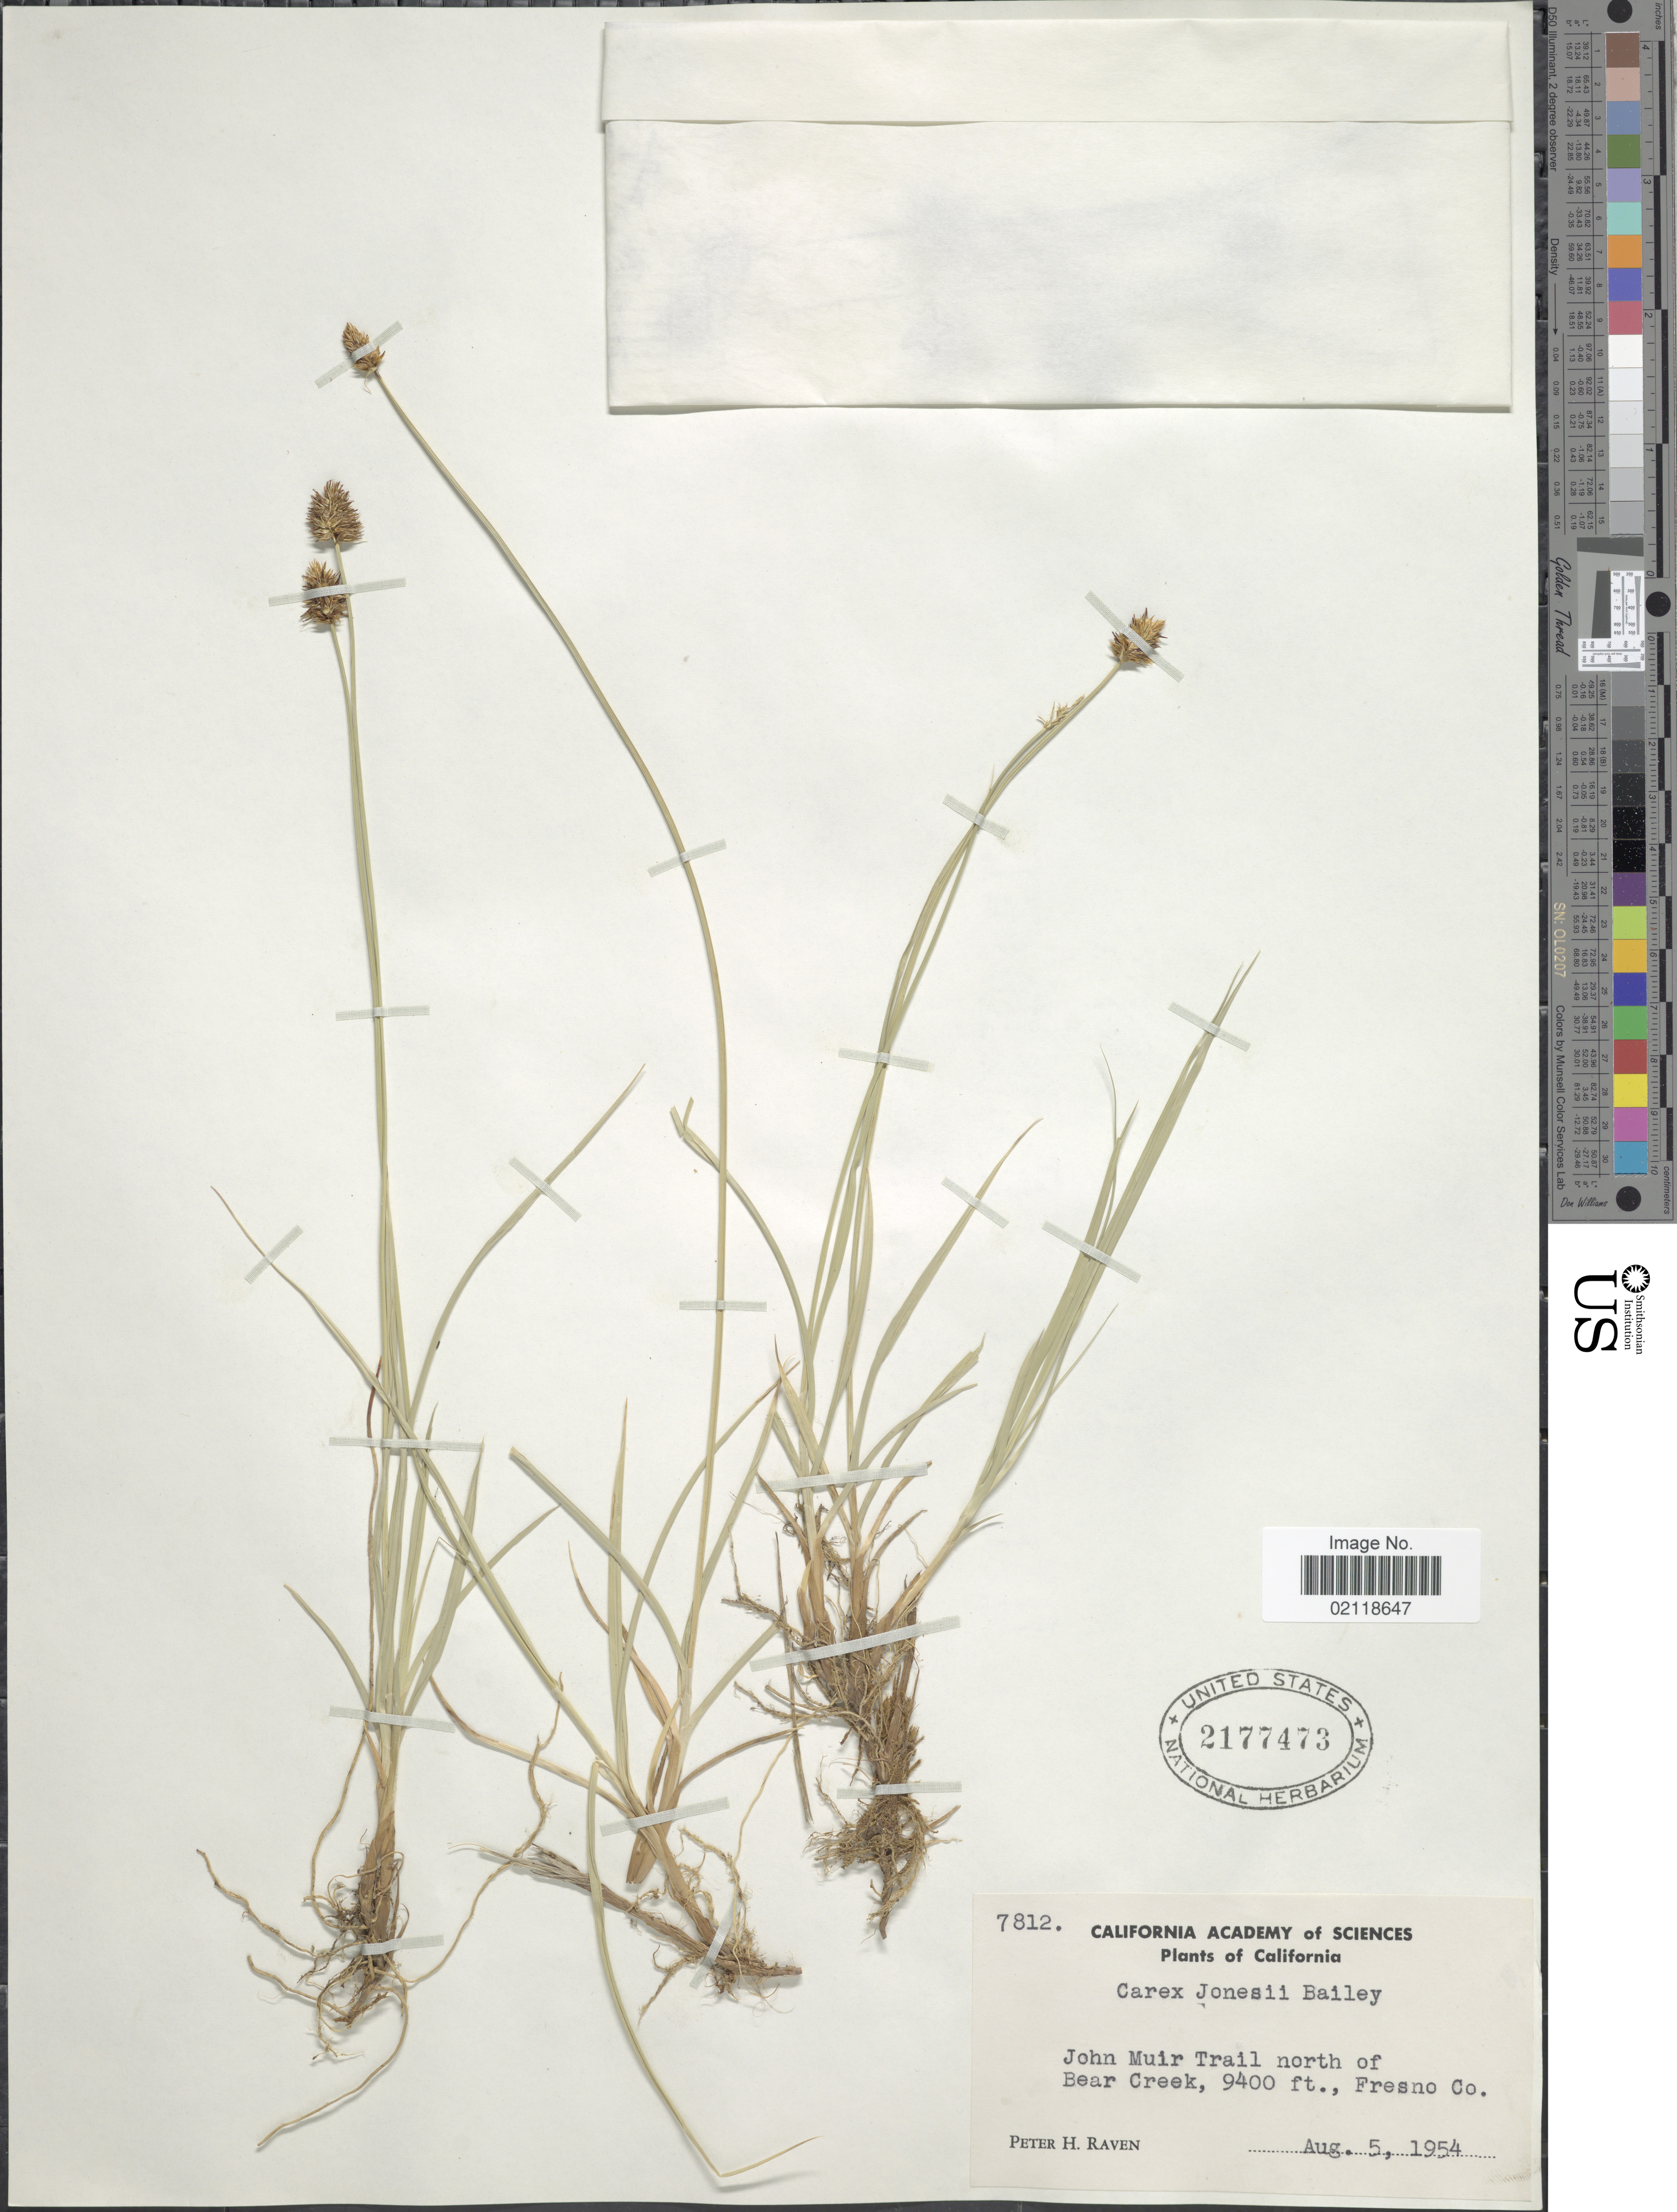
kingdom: Plantae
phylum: Tracheophyta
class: Liliopsida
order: Poales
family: Cyperaceae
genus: Carex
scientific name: Carex jonesii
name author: L.H. Bailey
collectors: P. Raven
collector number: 7812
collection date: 1954-08-05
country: United States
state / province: California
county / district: Fresno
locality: John Muir Trail north of Bear Creek, Fresno Co.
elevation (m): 2865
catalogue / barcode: US 2177473